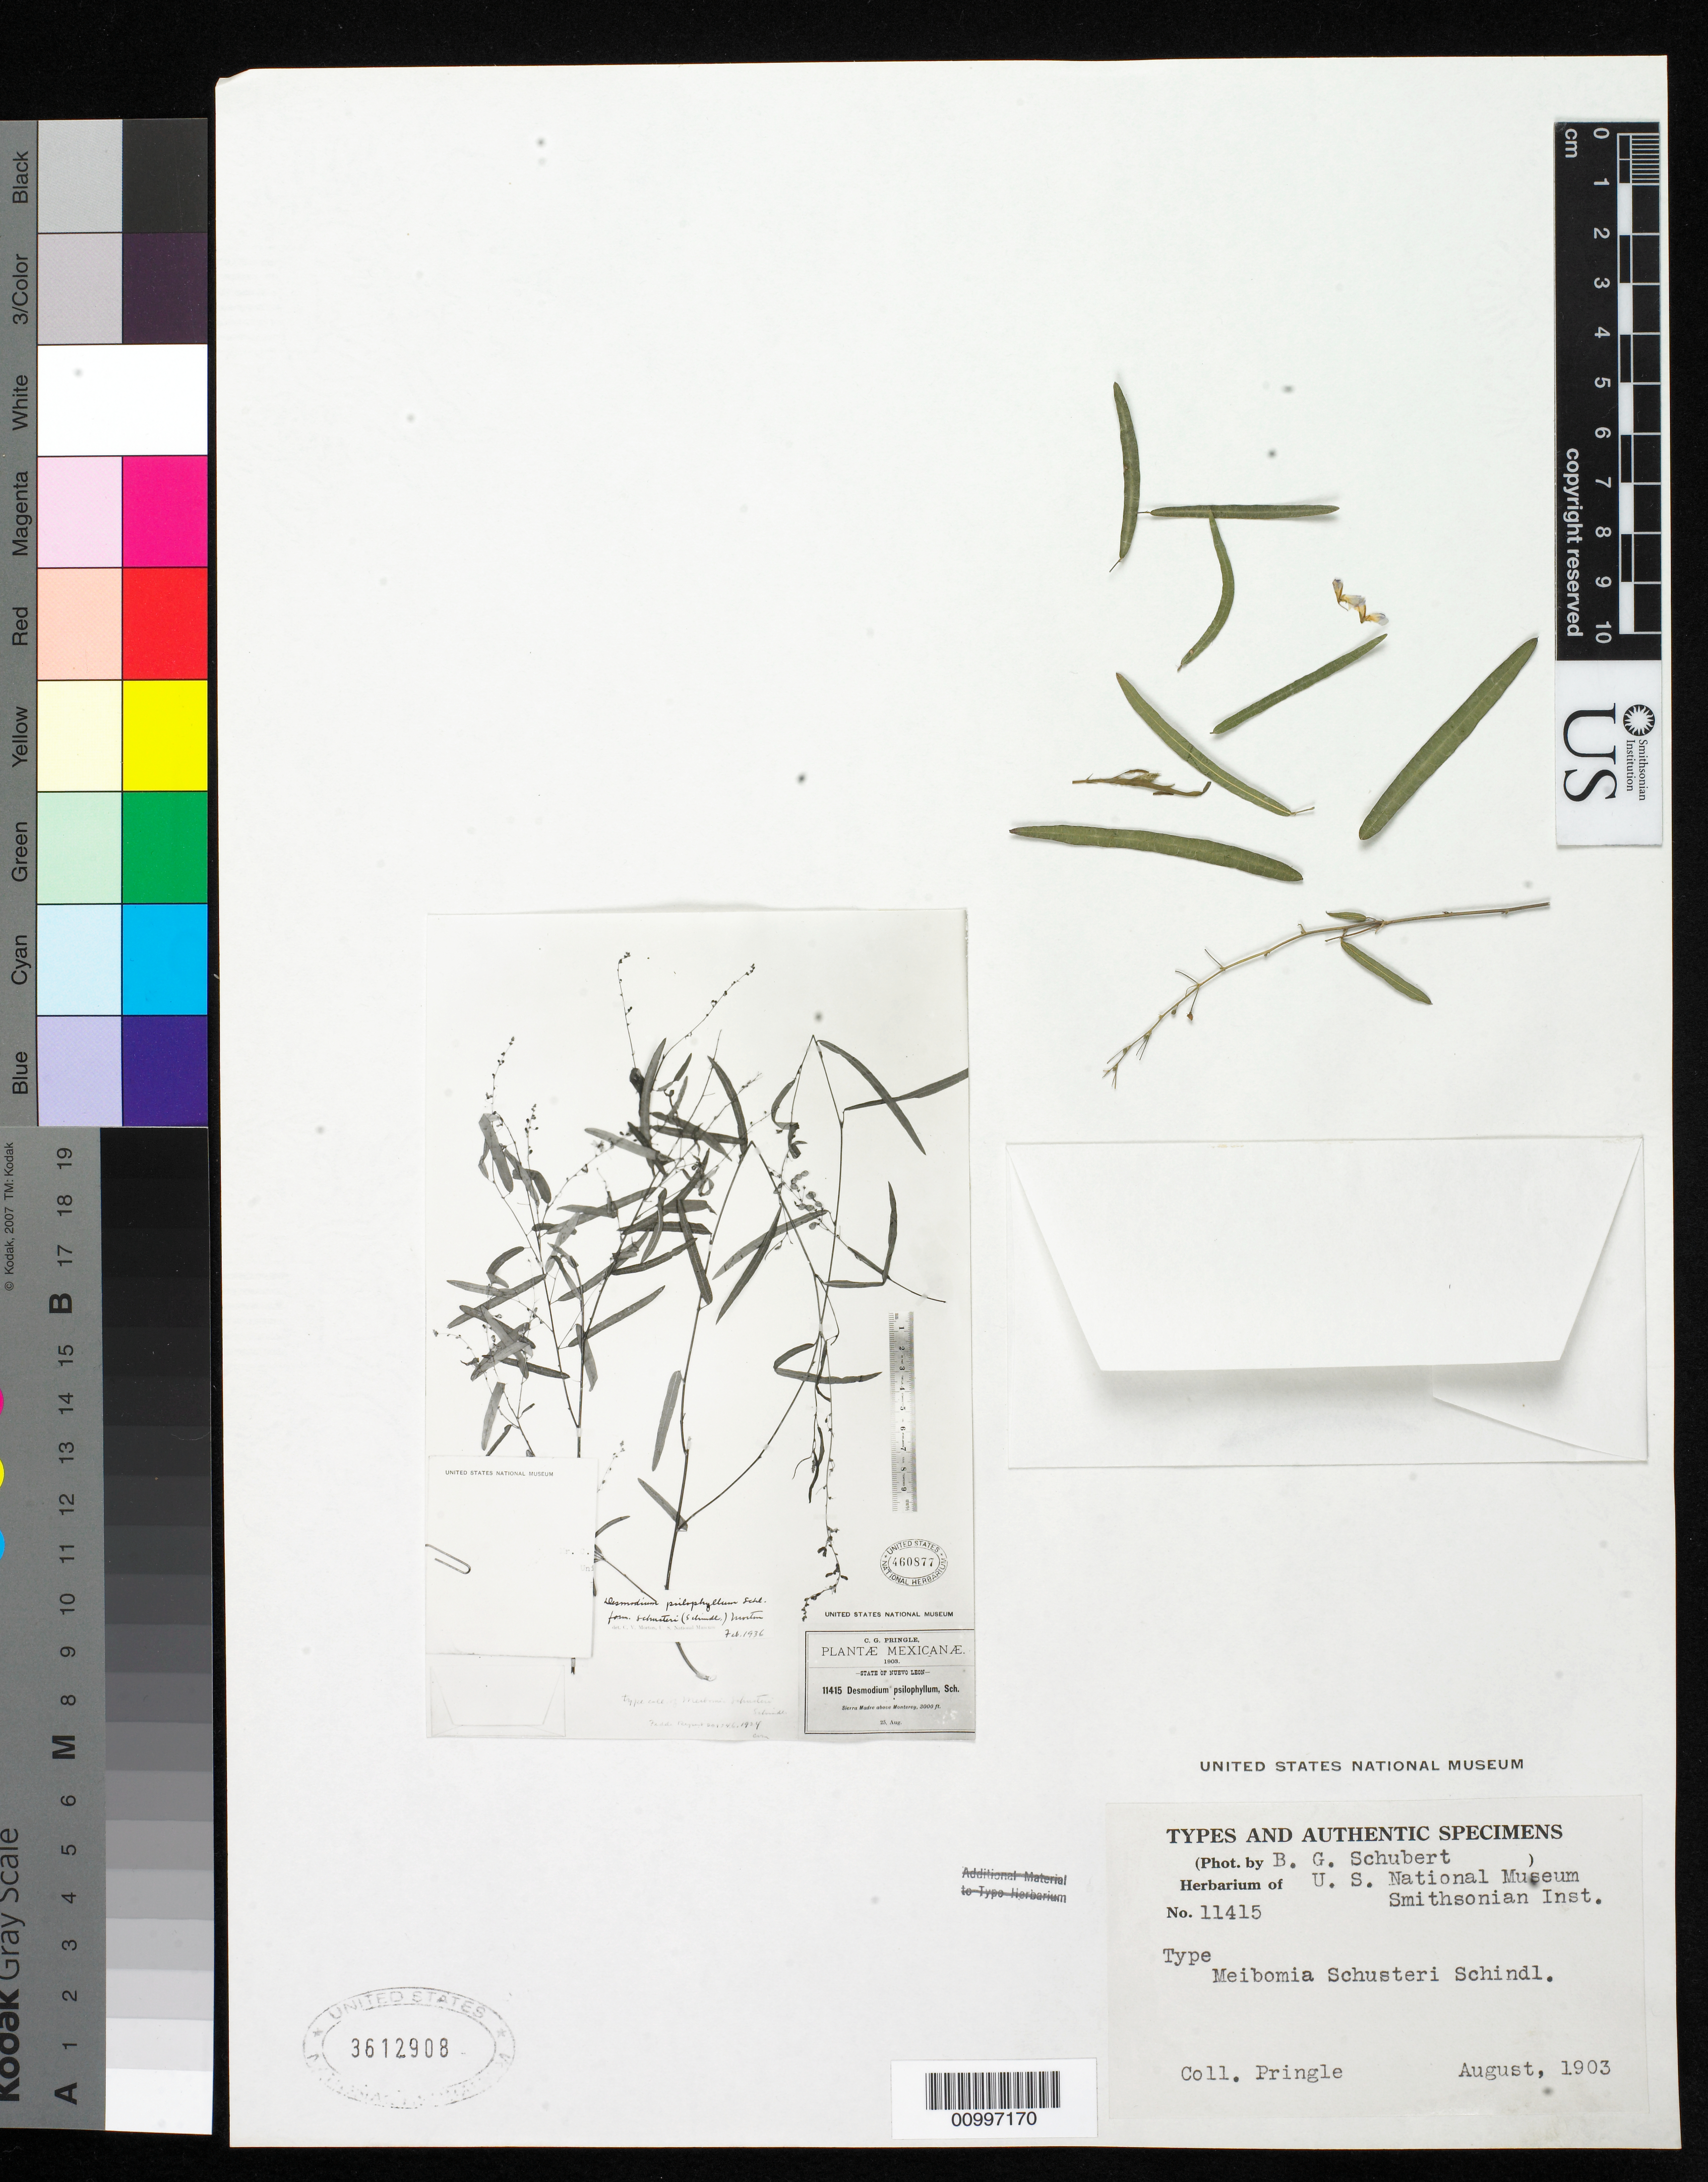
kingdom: Plantae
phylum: Tracheophyta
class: Magnoliopsida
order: Fabales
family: Fabaceae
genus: Meibomia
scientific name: Meibomia schusteri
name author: Schindl.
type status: Isotype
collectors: C. G. Pringle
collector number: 11415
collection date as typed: Aug 1903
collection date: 1903-08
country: Mexico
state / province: Nuevo León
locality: Sierra Madre above Monterey.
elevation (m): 914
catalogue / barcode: US 3612908